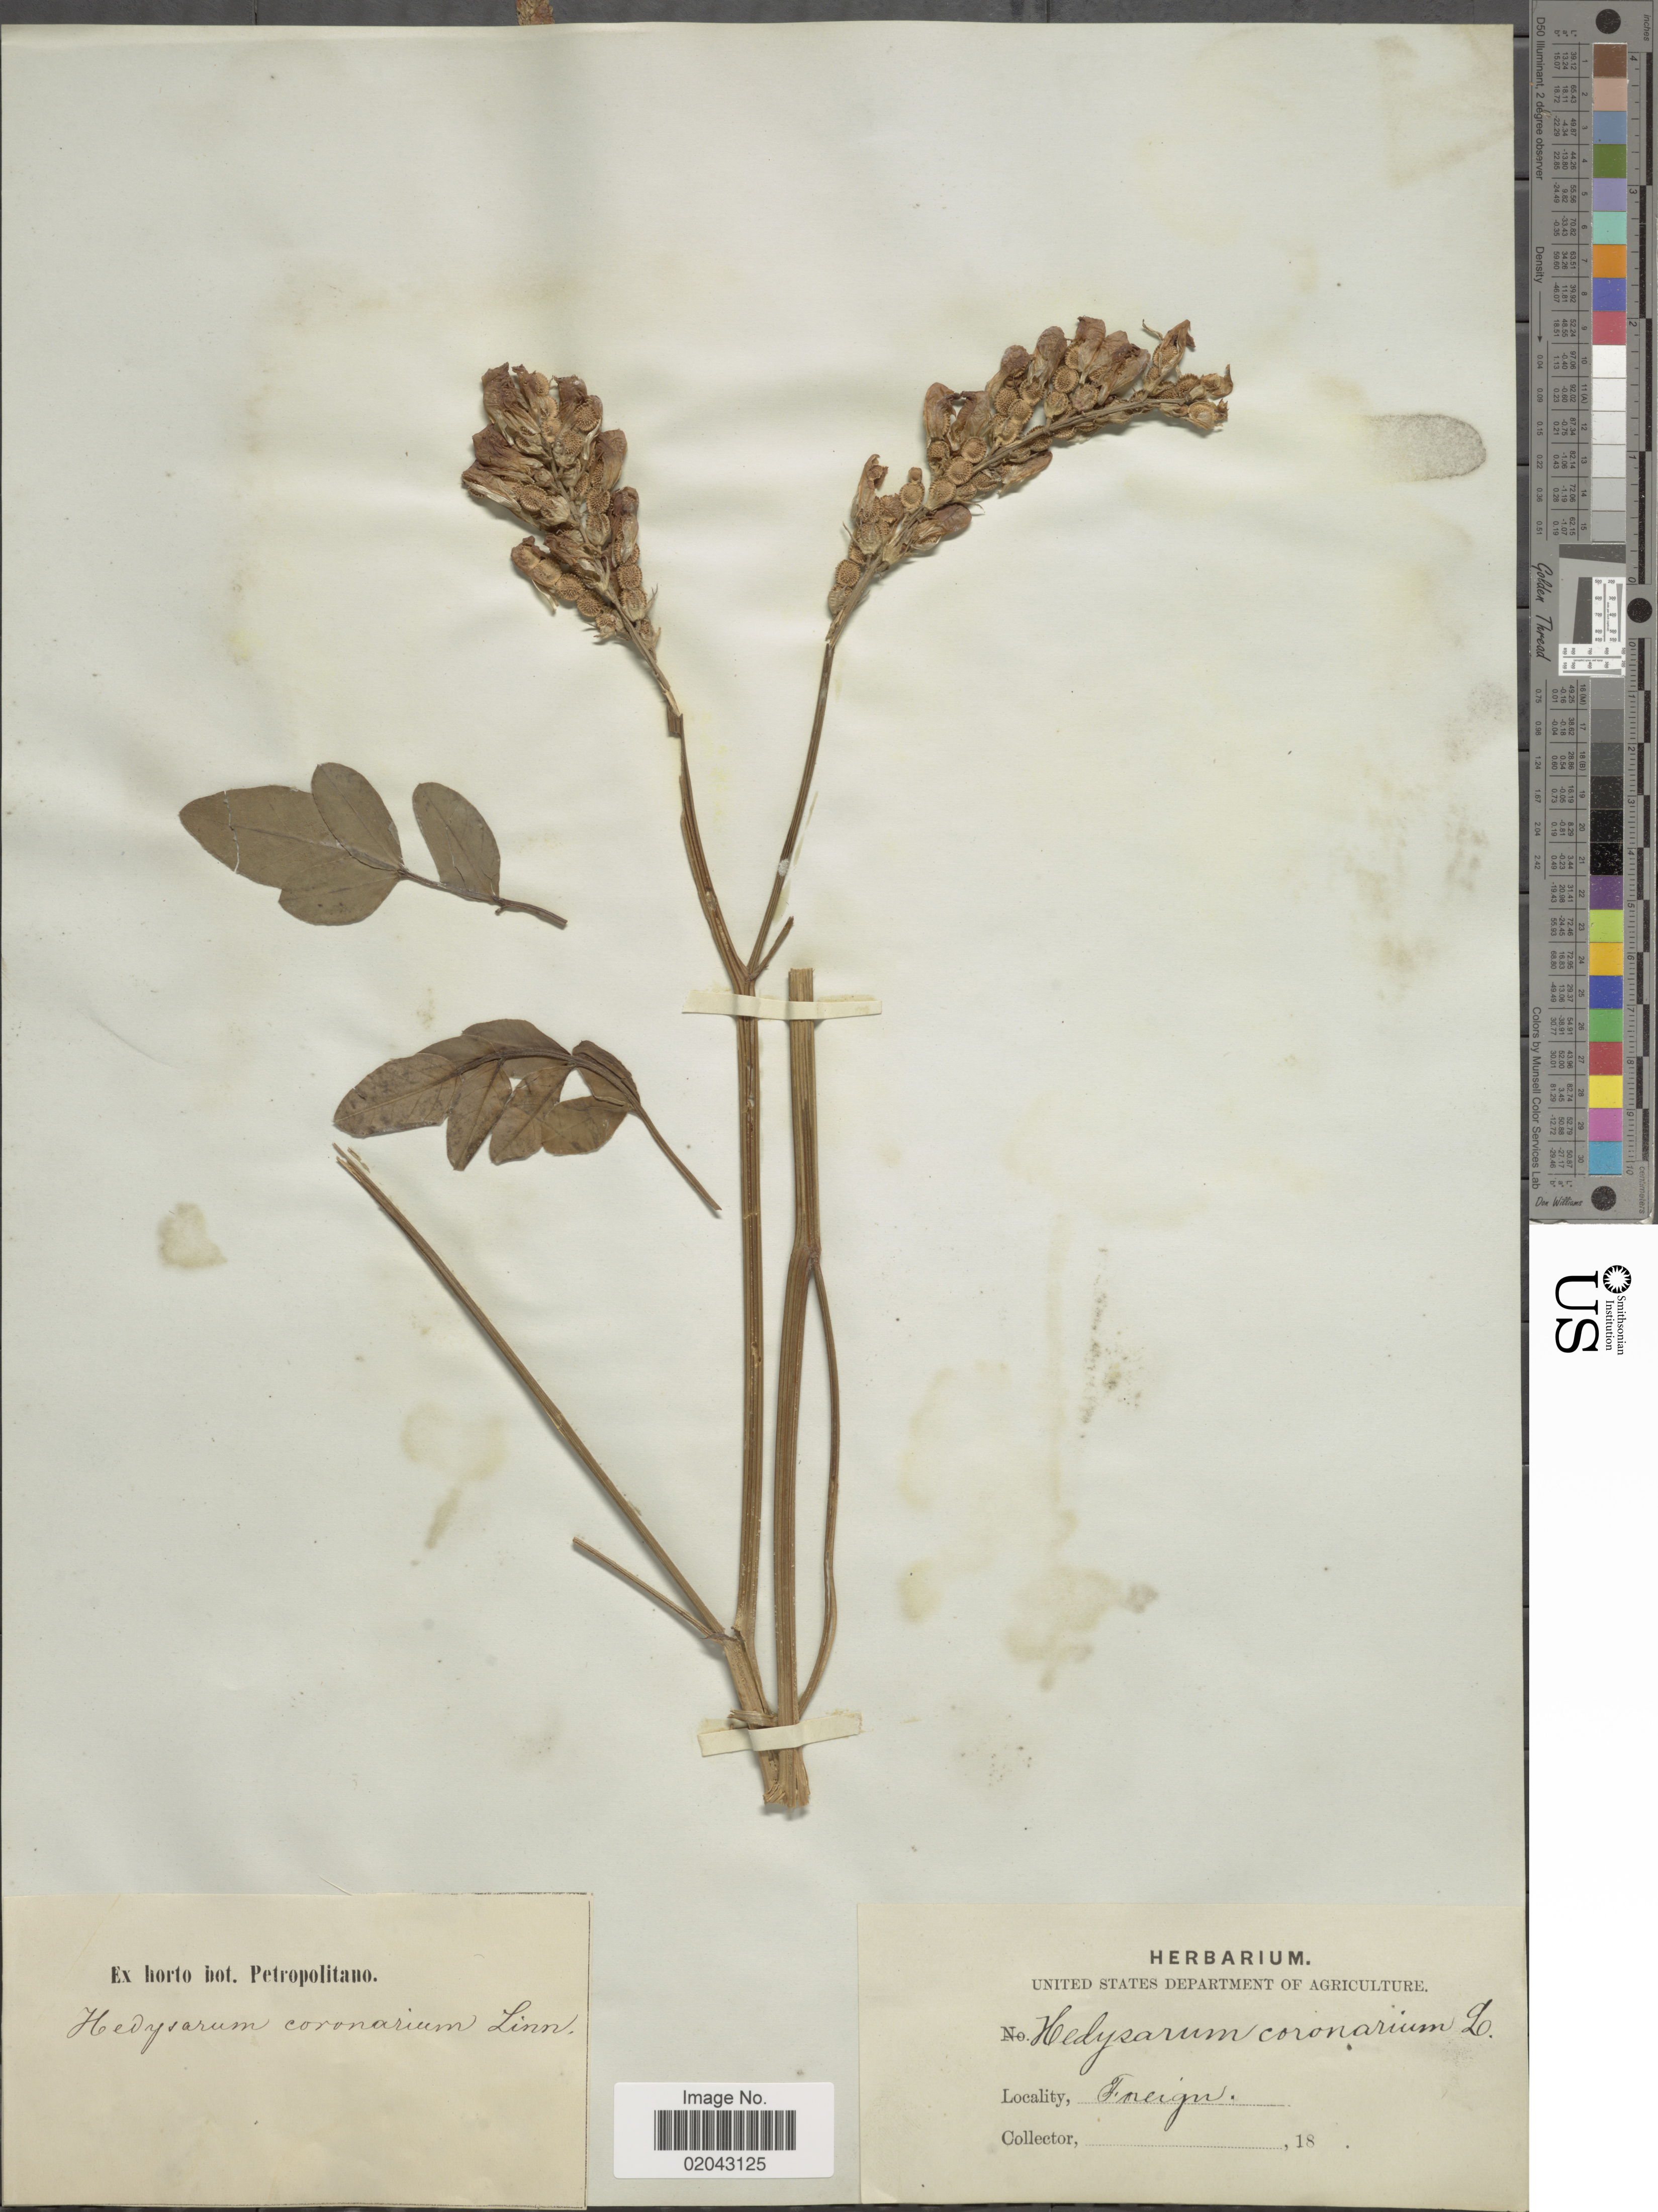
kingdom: Plantae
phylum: Tracheophyta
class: Magnoliopsida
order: Fabales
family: Fabaceae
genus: Sulla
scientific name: Sulla coronaria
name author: (L.) B.H.Choi & H. Ohashi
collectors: ex Horto Bot. Petropolitano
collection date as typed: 18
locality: Foreign.